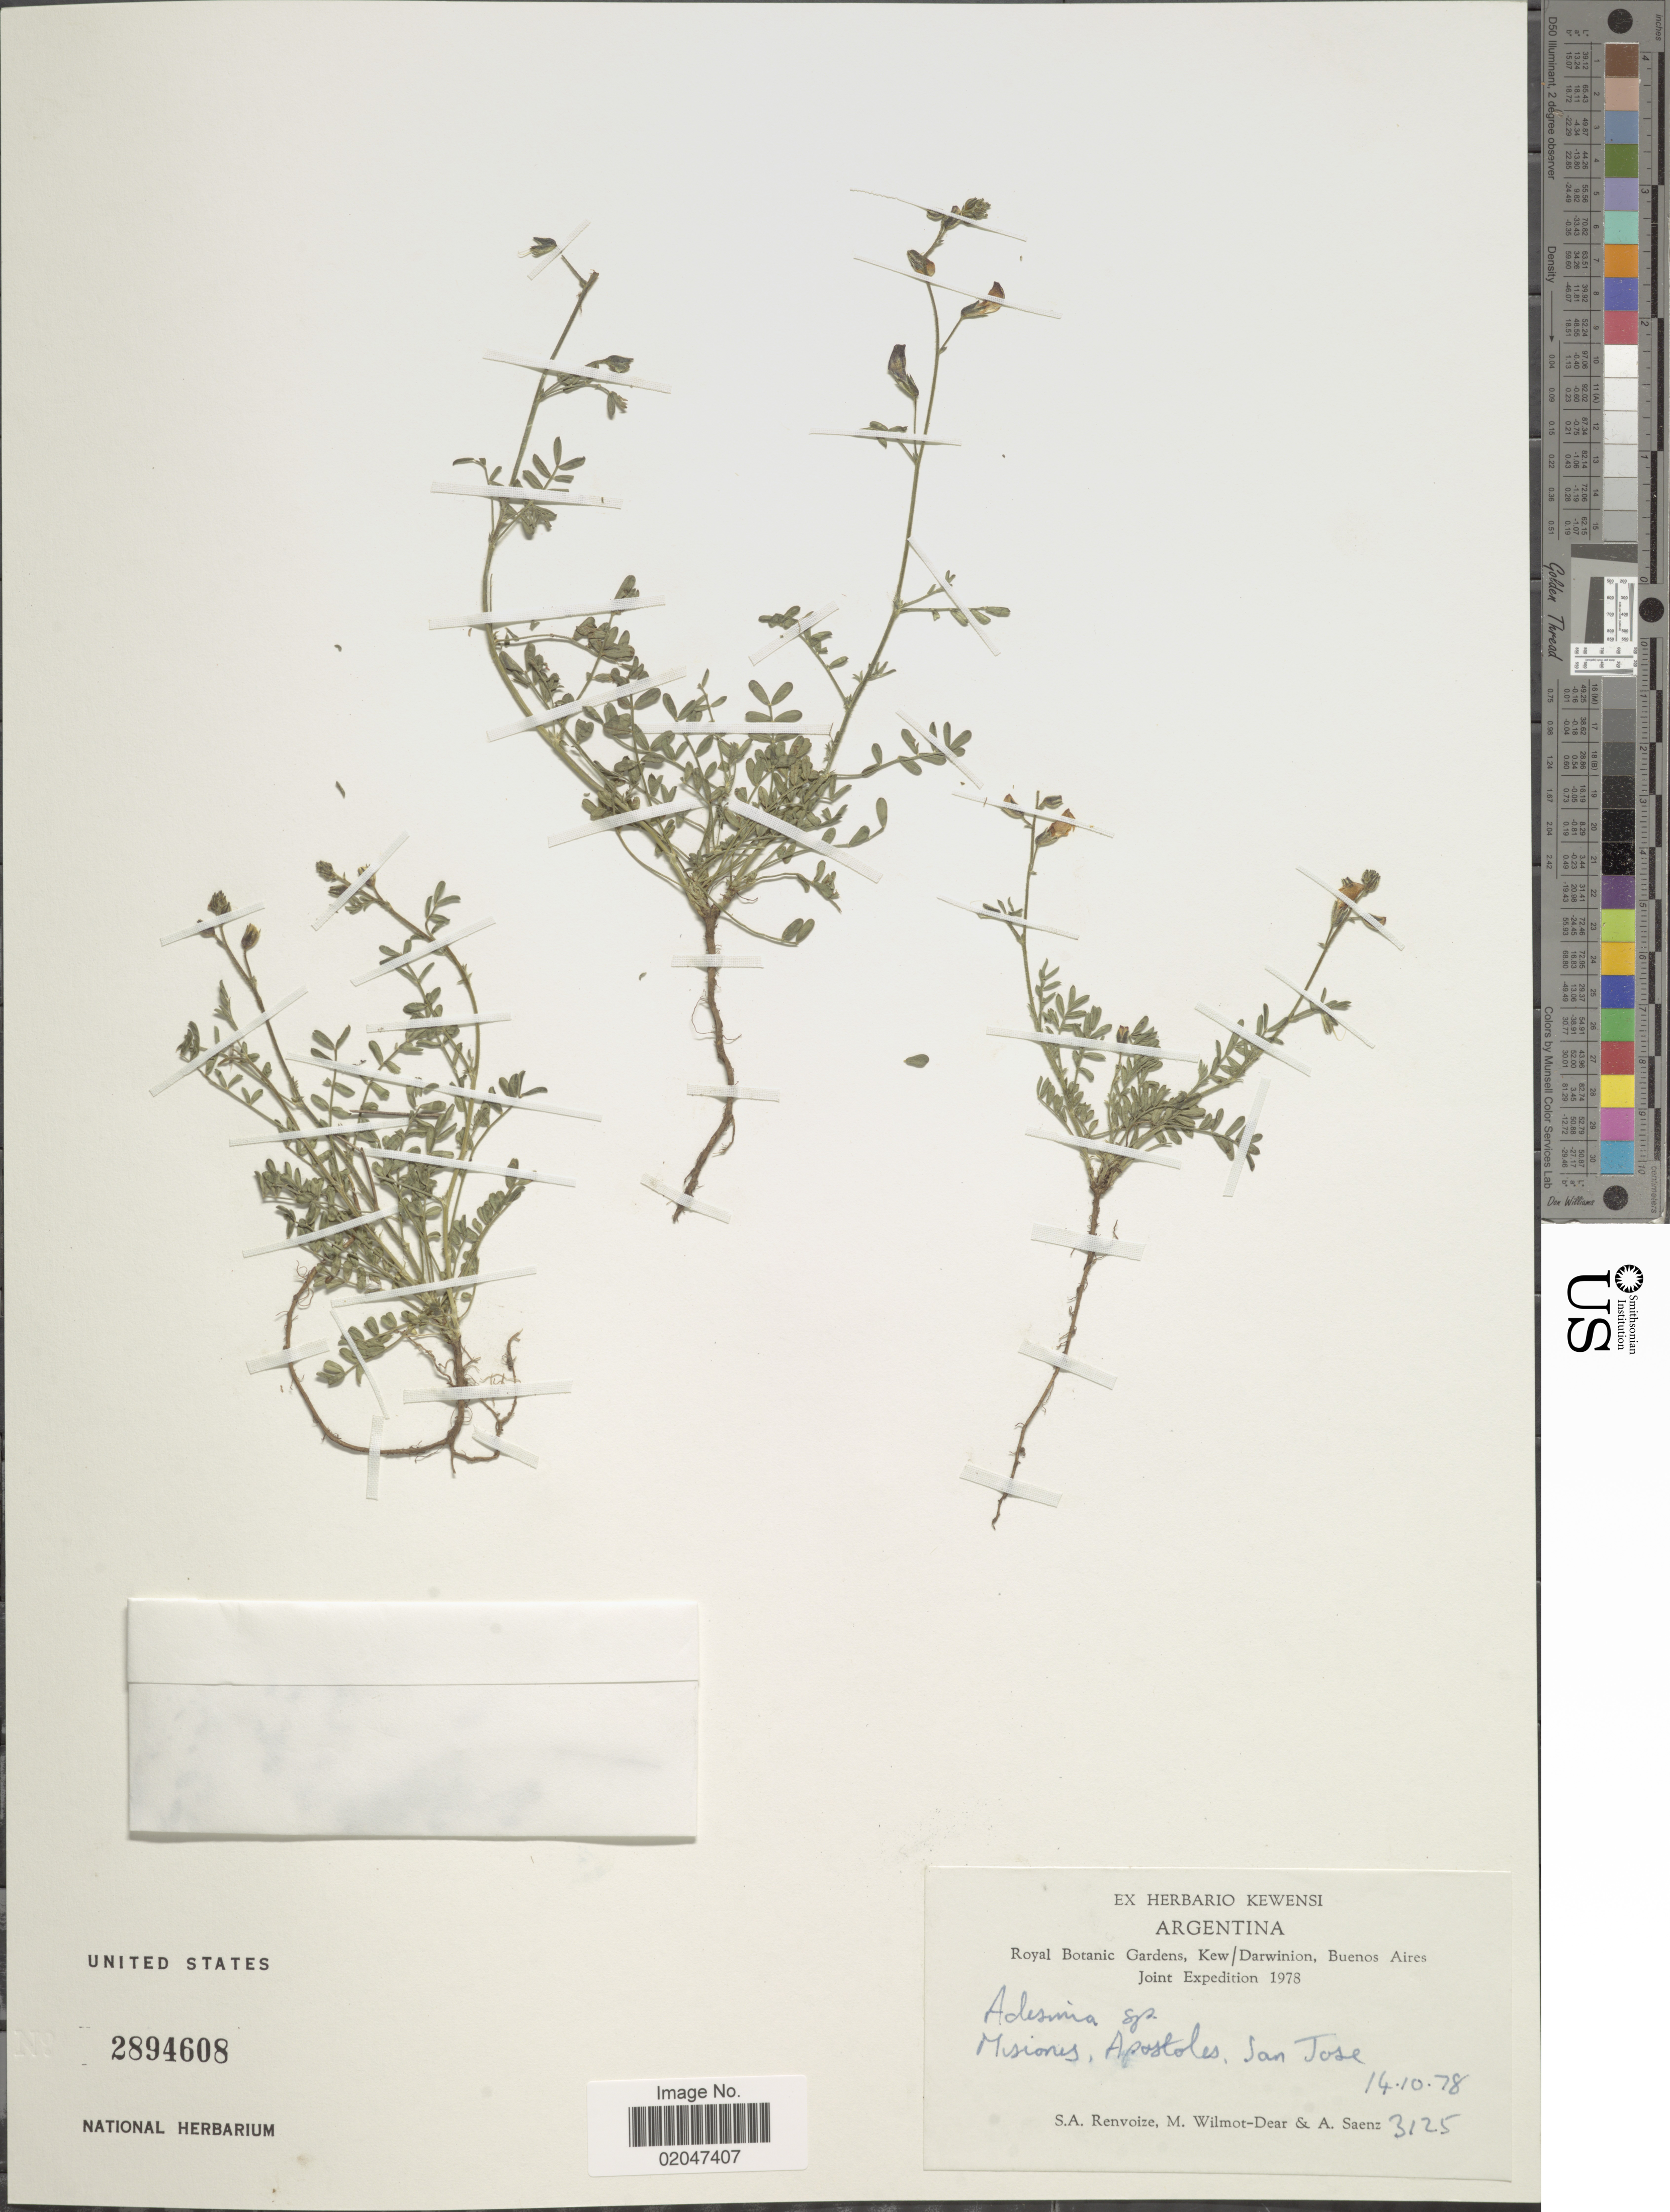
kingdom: Plantae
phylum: Tracheophyta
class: Magnoliopsida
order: Fabales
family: Fabaceae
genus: Adesmia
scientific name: Adesmia sp.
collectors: S. A. Renvoize, M. Wilmot-Dear & A. Saenz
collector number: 3125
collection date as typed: Transcribed d/m/y: 14/10/78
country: Argentina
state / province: Misiones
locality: Apostoles. San Jose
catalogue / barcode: US 2894608